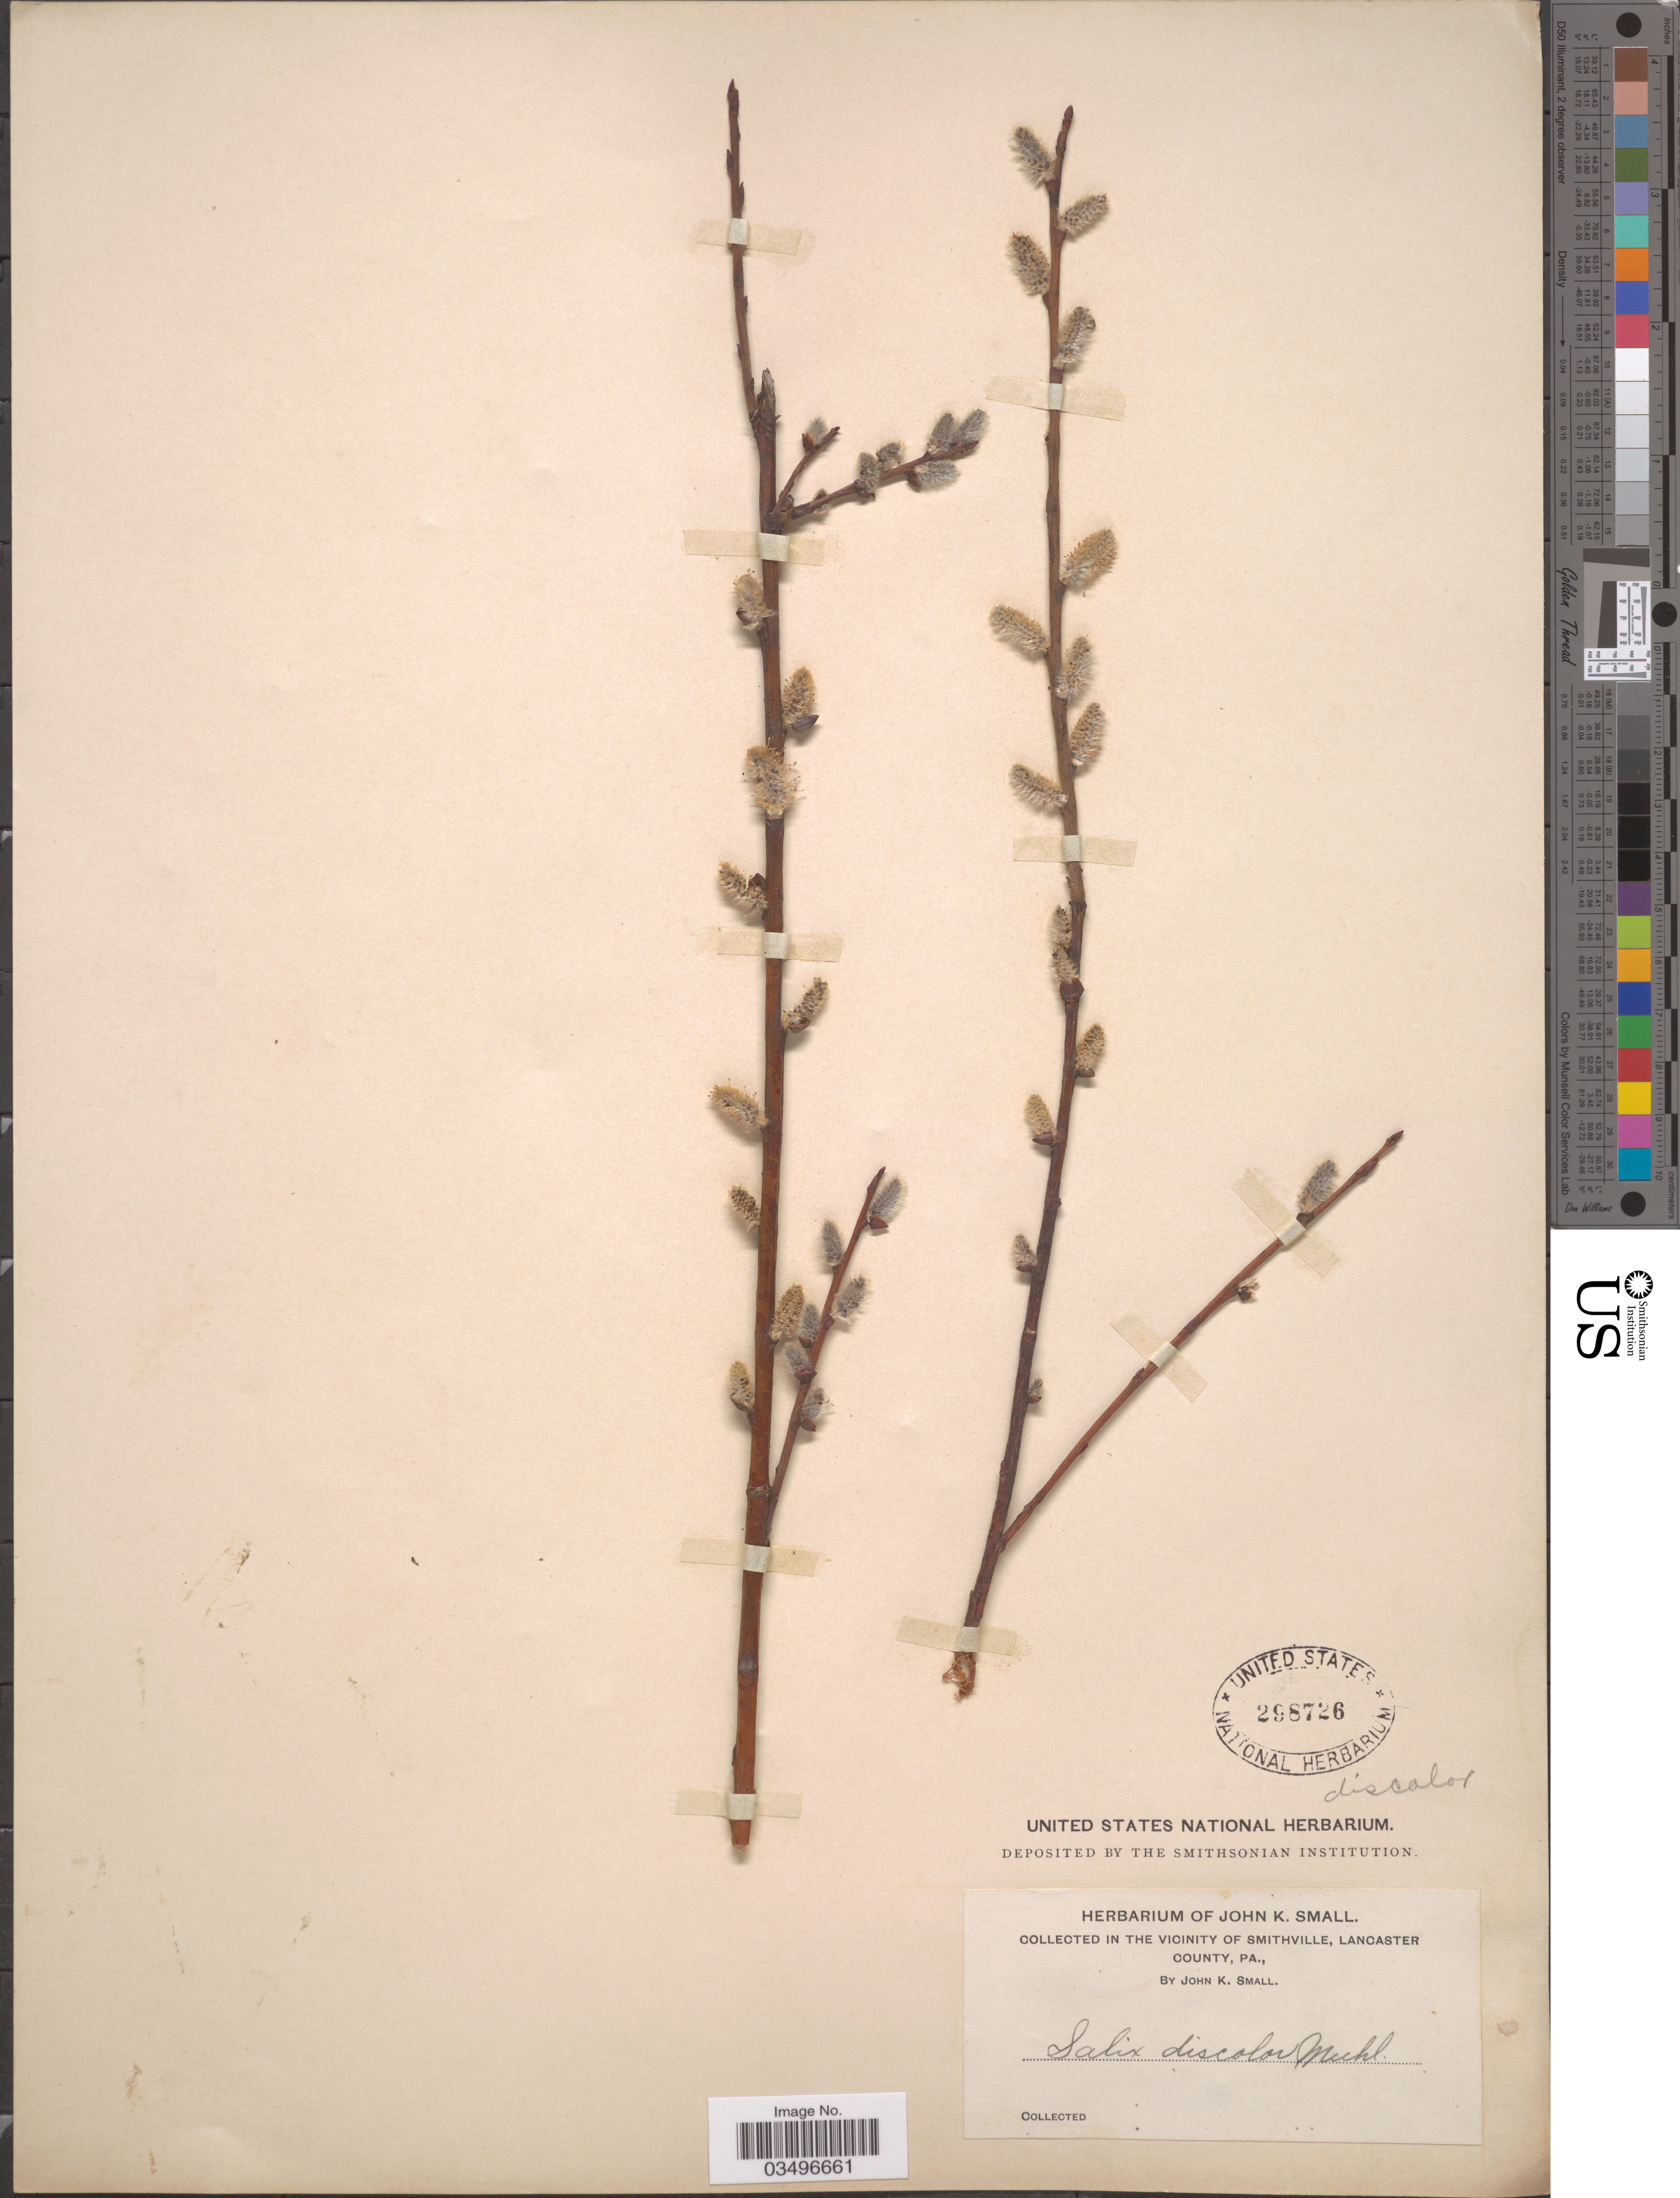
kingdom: Plantae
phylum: Tracheophyta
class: Magnoliopsida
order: Malpighiales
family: Salicaceae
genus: Salix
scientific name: Salix discolor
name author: Muhl.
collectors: J. K. Small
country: United States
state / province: Pennsylvania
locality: In the Vicinity of Smithville, Lancaster County.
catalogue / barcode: US 298726